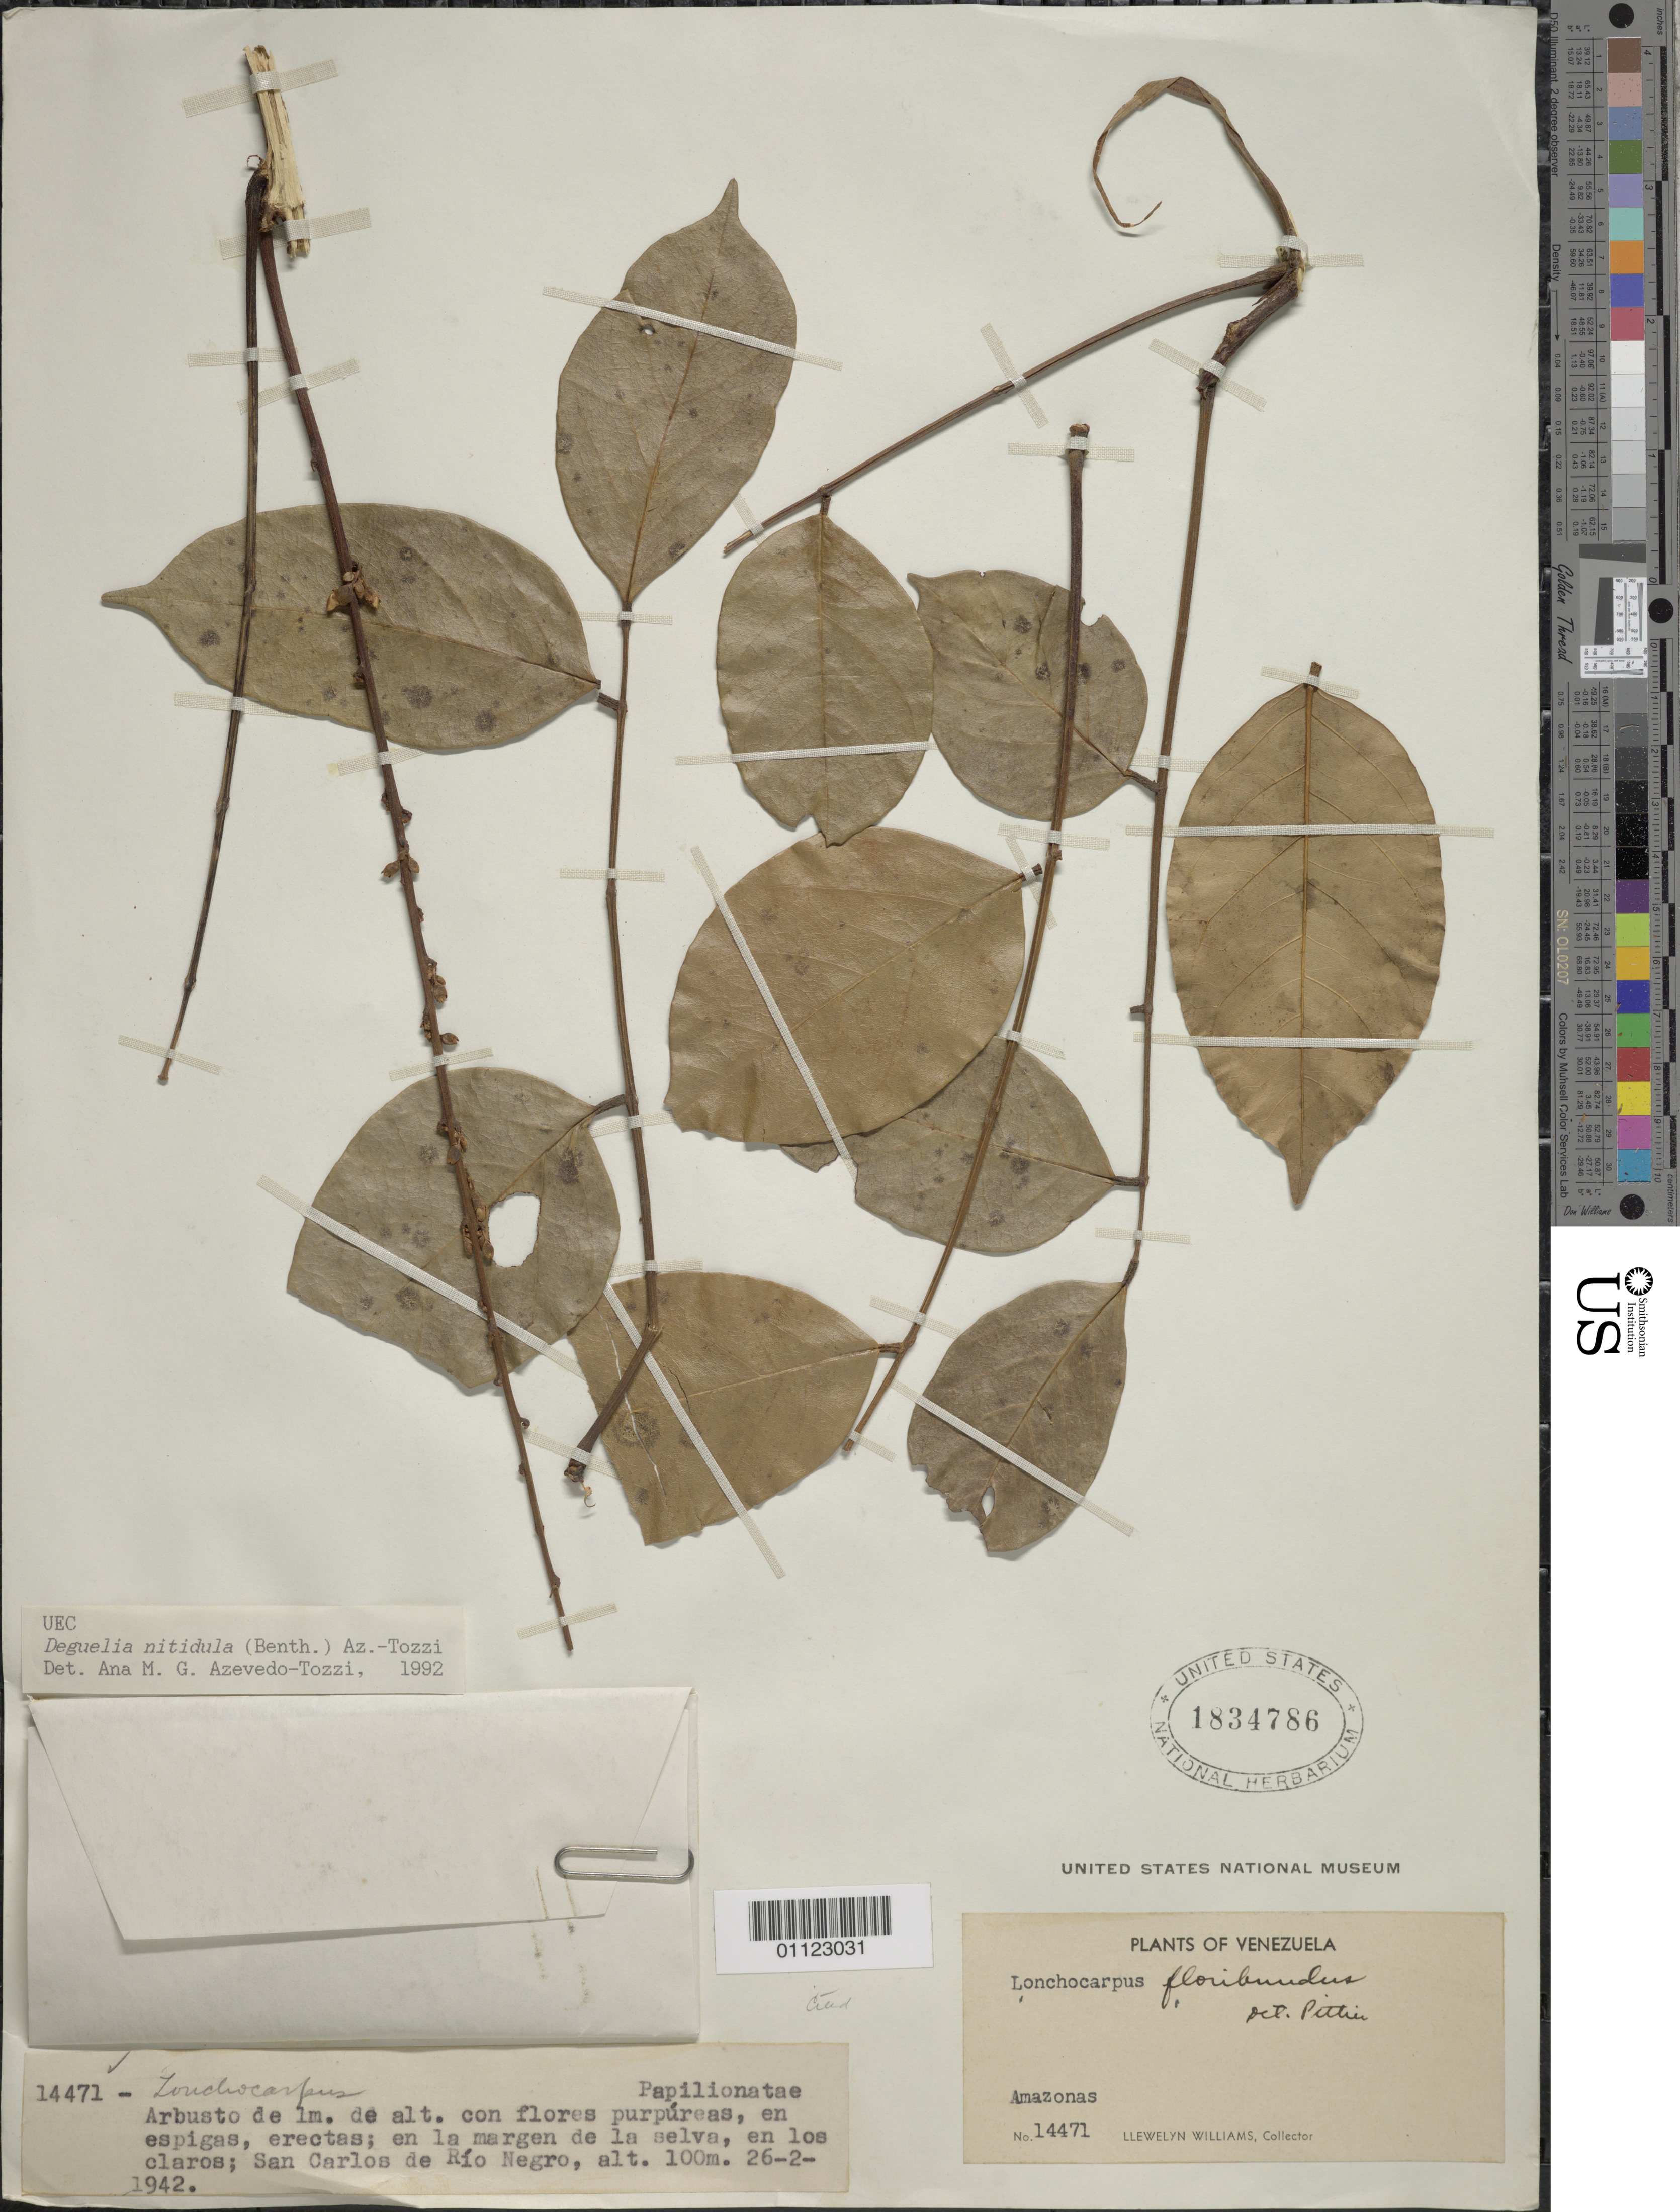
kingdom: Plantae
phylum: Tracheophyta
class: Magnoliopsida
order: Fabales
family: Fabaceae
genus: Deguelia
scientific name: Deguelia nitidula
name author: (Benth.) A.M.G. Azevedo & R.A. Camargo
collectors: Ll. Williams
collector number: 14471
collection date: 1942-02-26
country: Venezuela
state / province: Amazonas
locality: San Carlos de Rio Negro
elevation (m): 100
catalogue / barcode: US 1834786